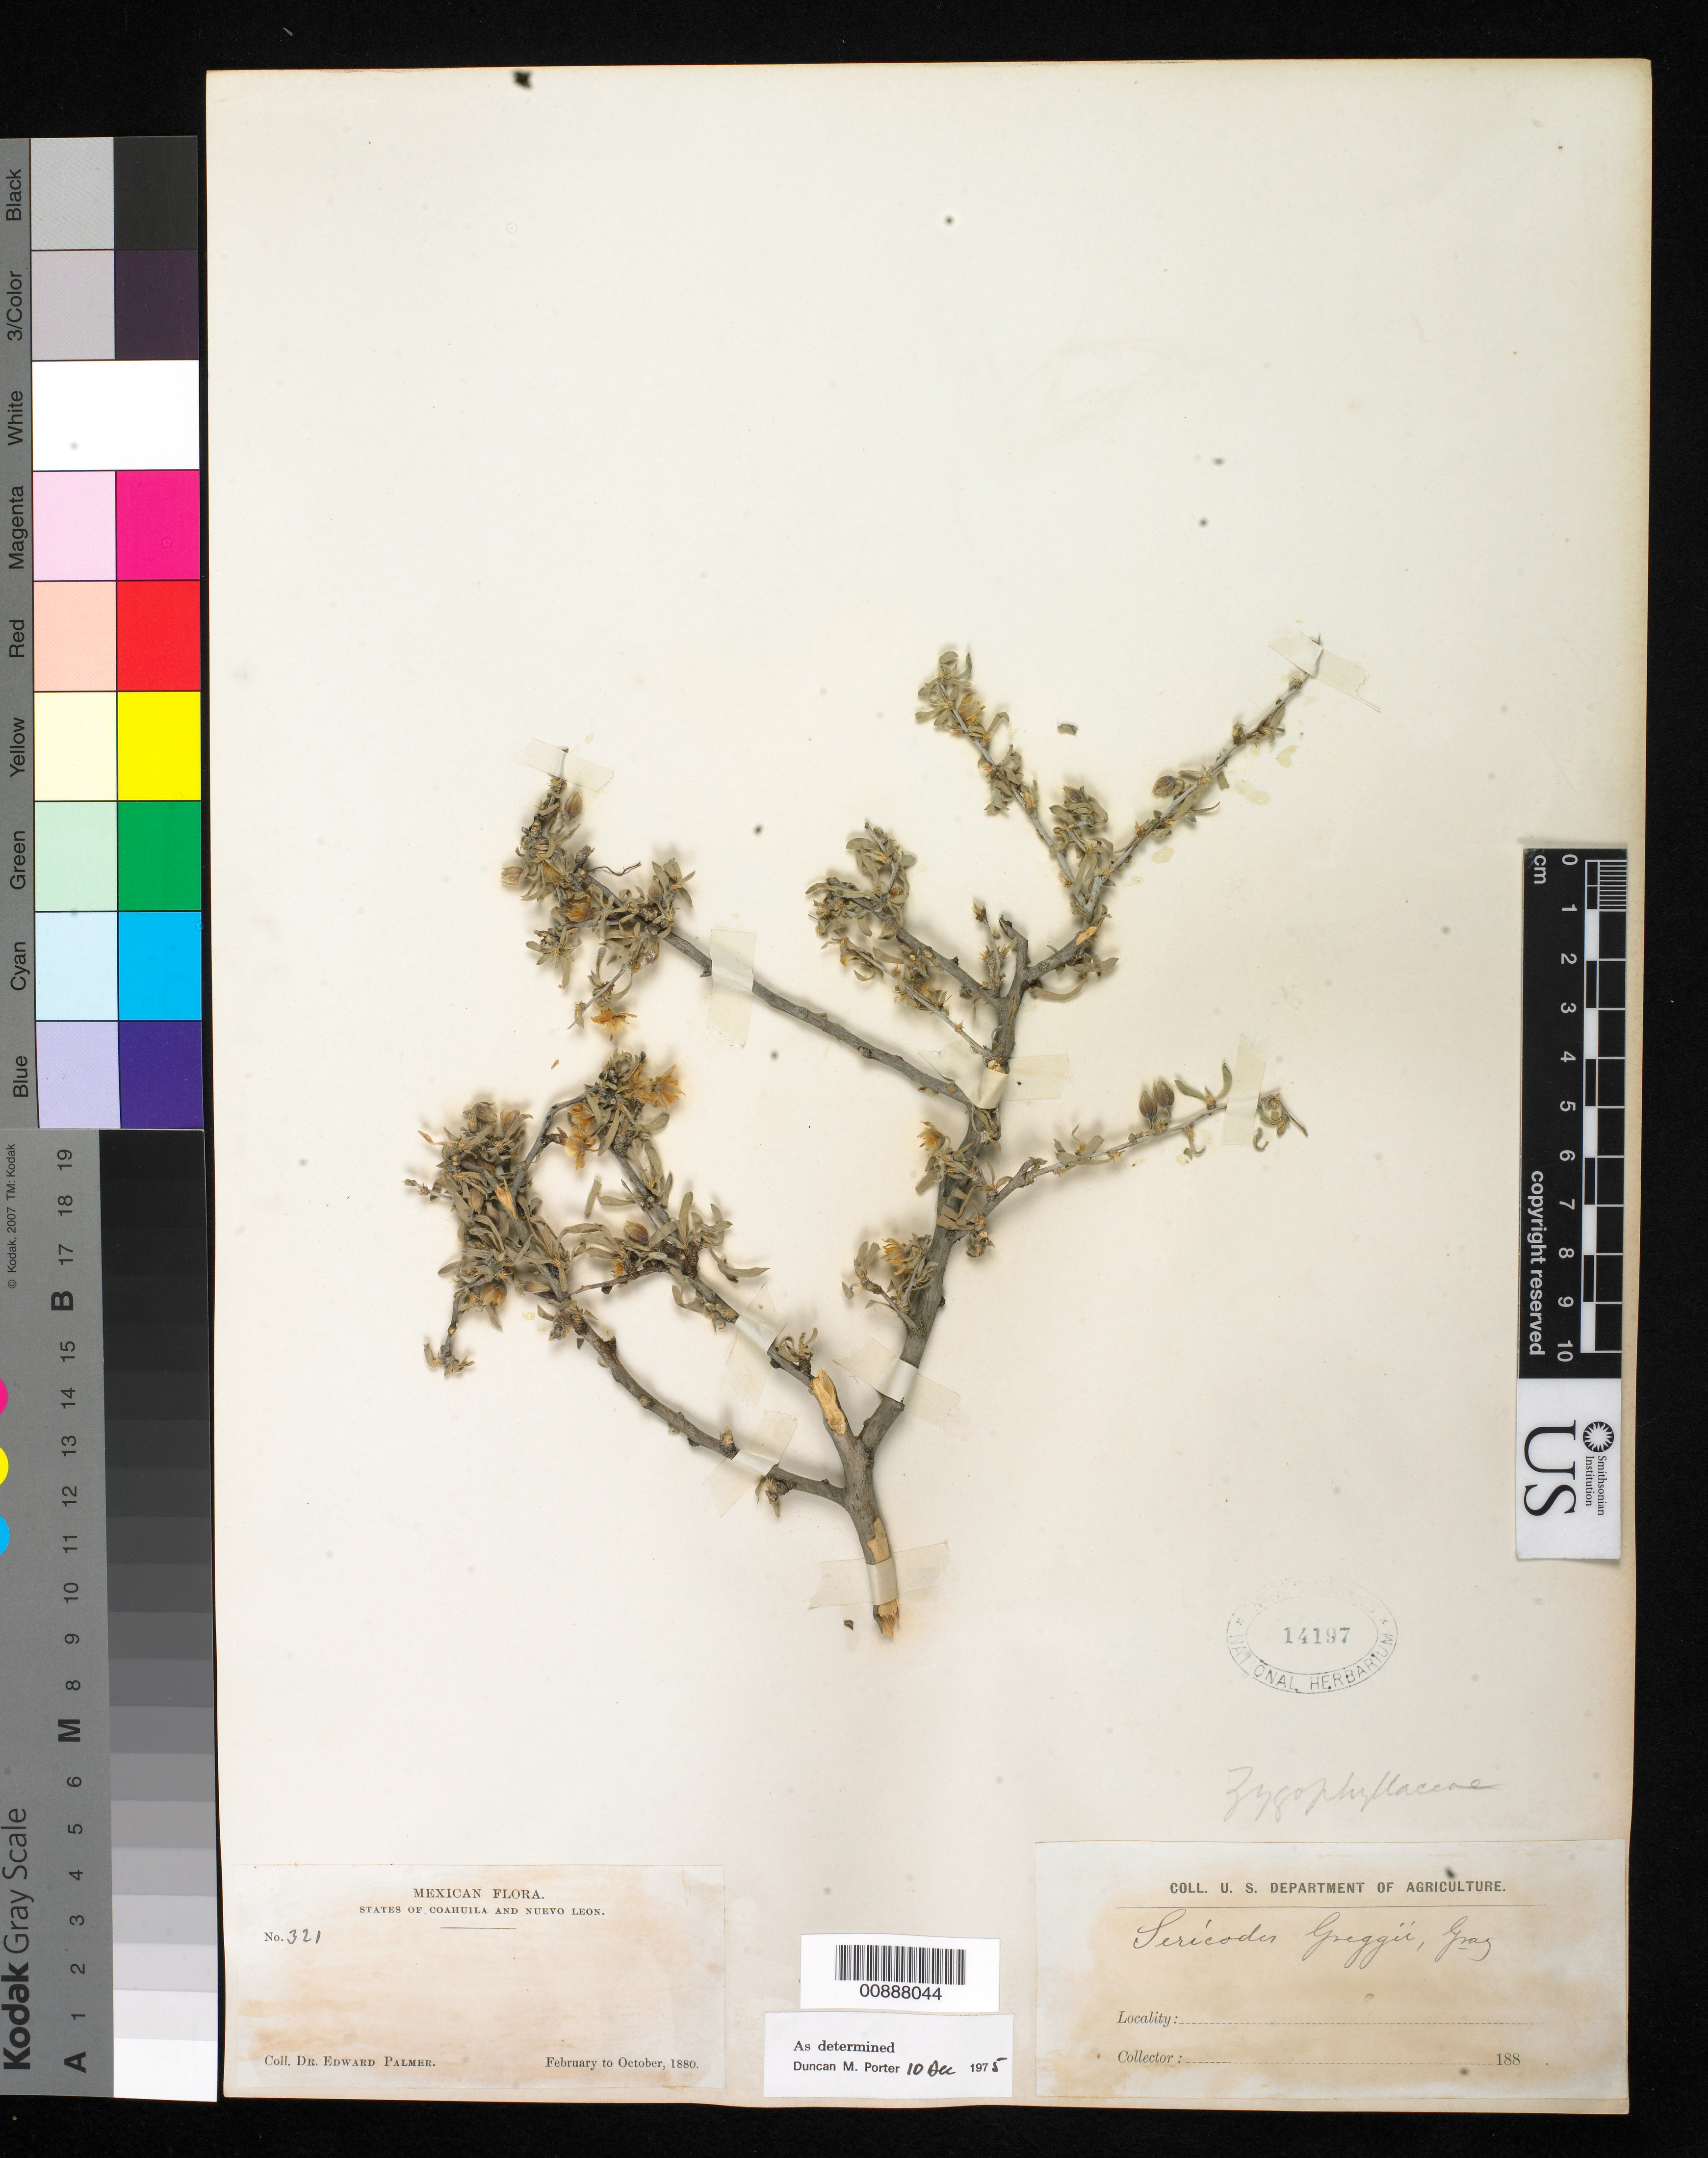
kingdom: Plantae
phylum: Tracheophyta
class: Magnoliopsida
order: Zygophyllales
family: Zygophyllaceae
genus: Sericodes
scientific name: Sericodes greggii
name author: A. Gray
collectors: E. Palmer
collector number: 321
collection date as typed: Feb 1880 to -- Oct 1880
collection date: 1880-02/1880-10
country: Mexico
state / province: Coahuila / Nuevo León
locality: States of Coahuila and Nuevo León.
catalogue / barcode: US 14197